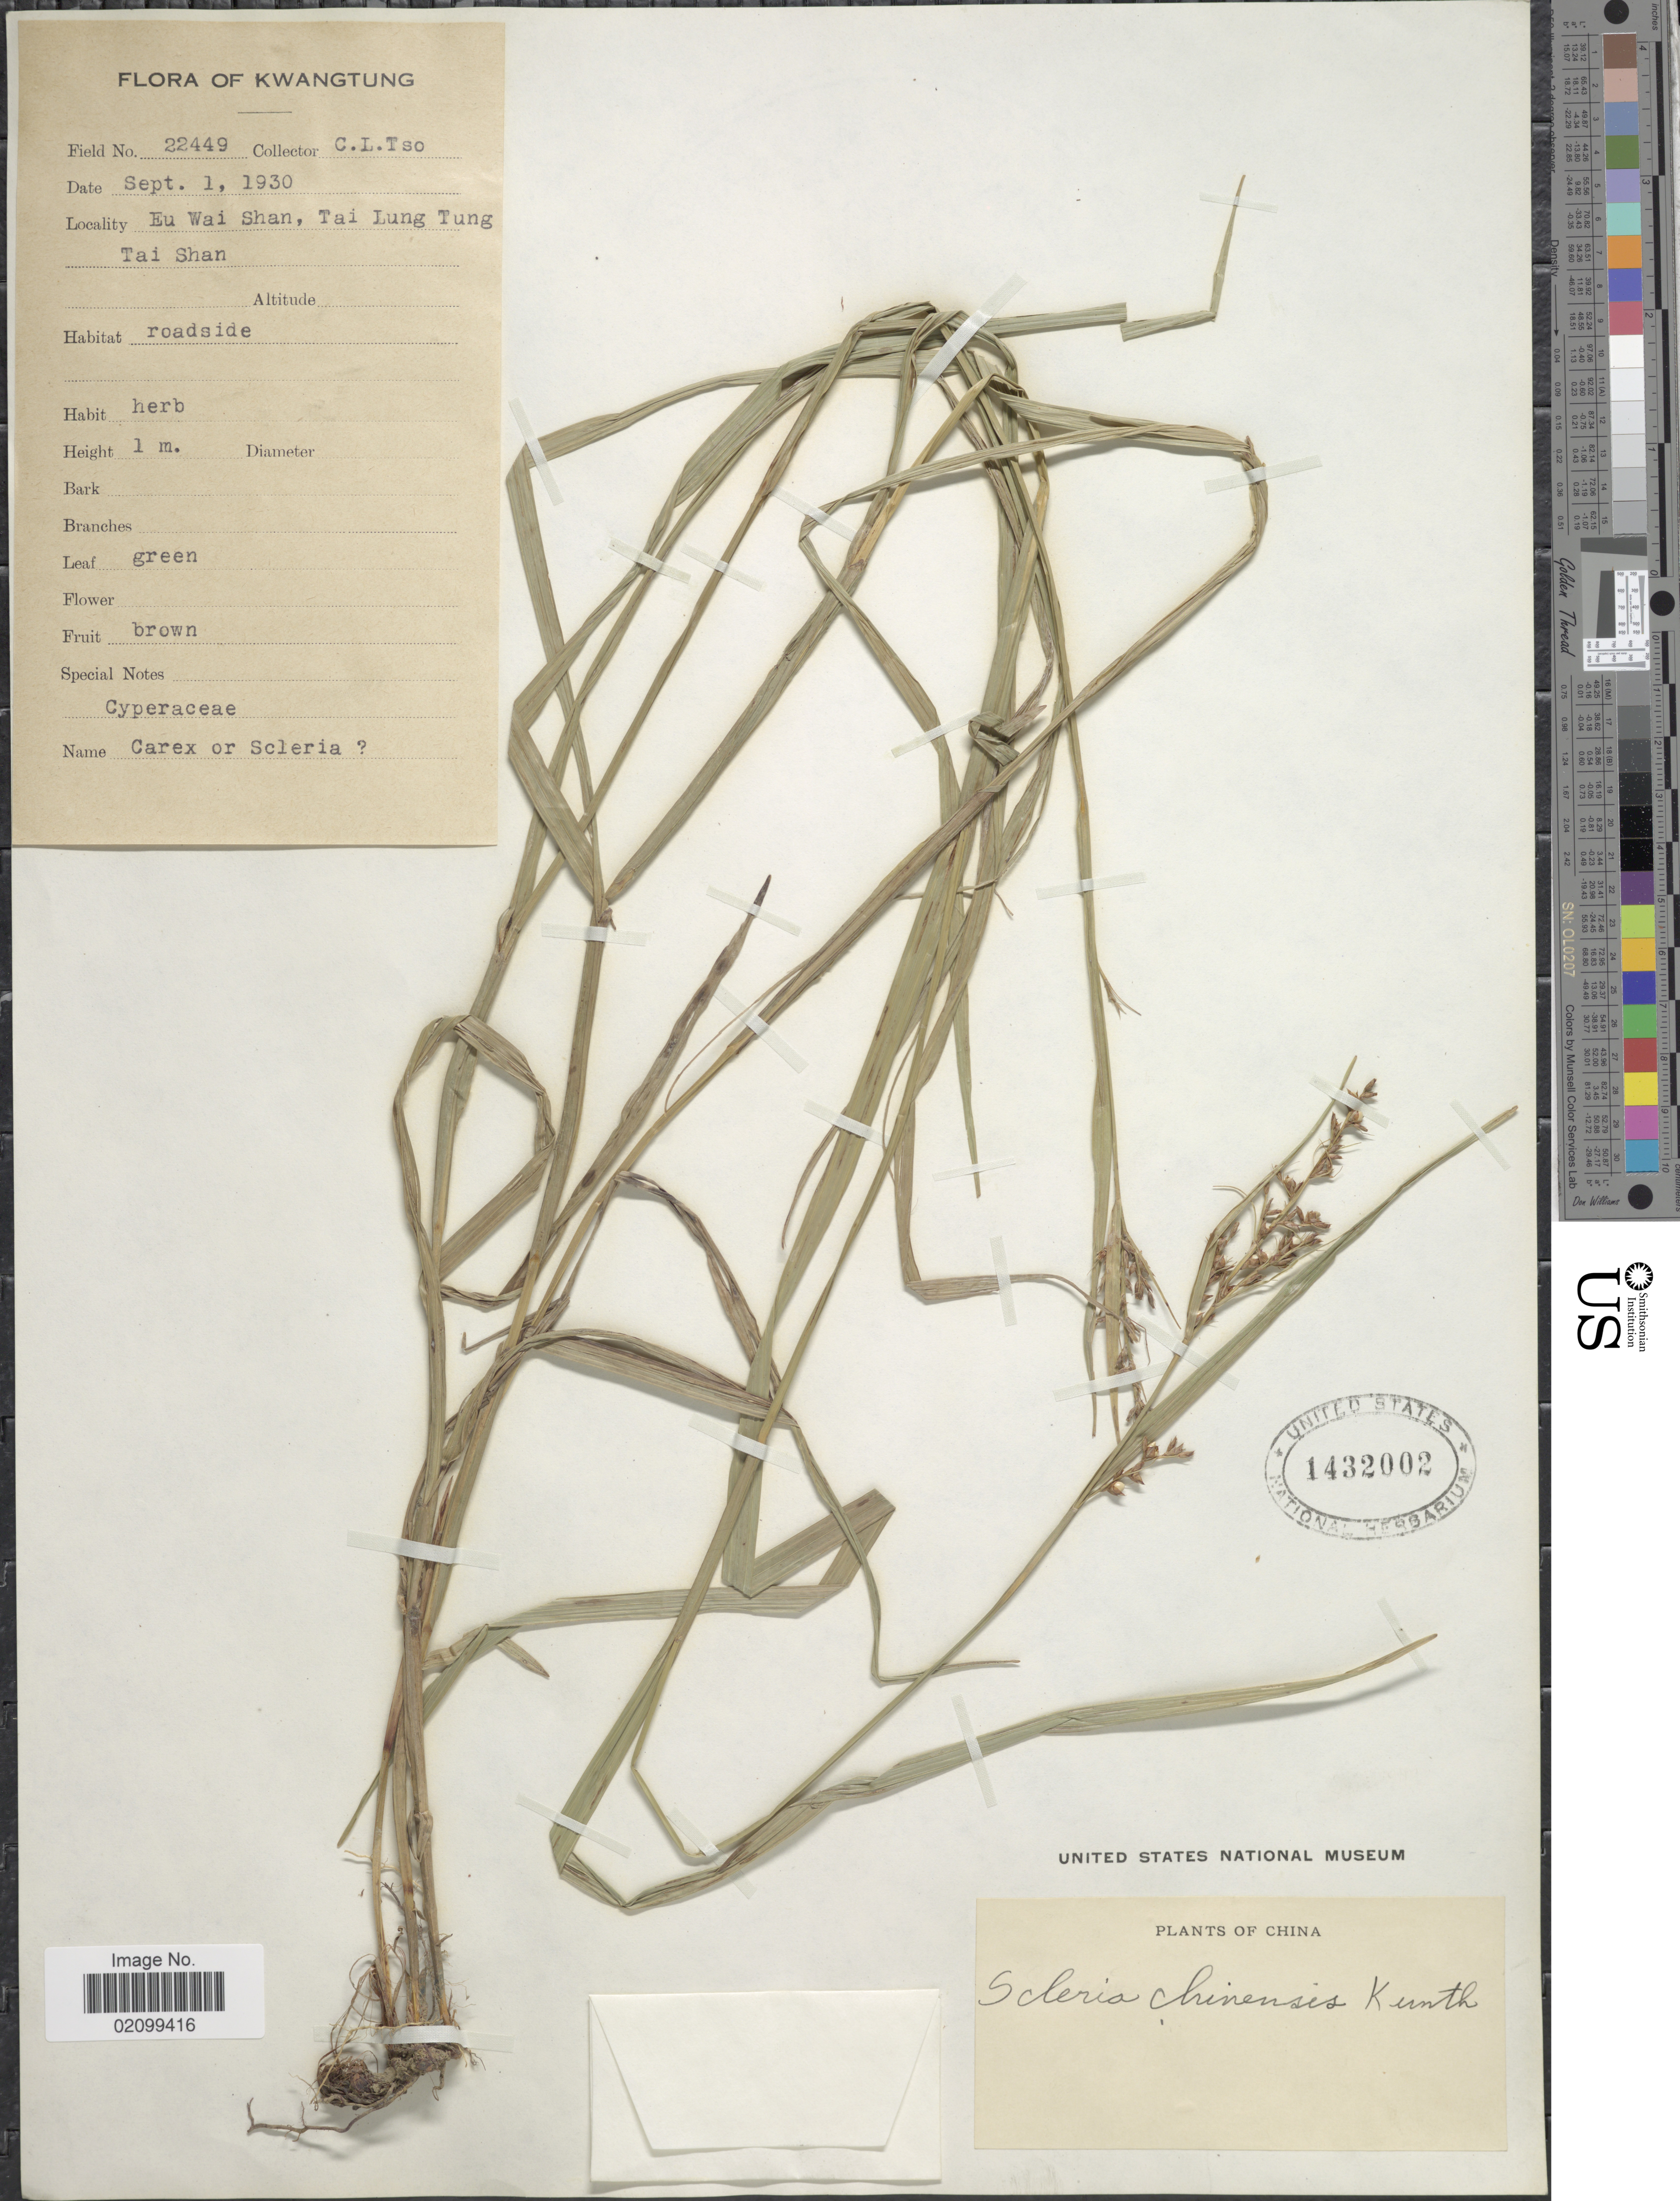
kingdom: Plantae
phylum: Tracheophyta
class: Liliopsida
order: Poales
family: Cyperaceae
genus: Scleria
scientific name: Scleria ciliaris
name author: Nees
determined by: Strong, Mark T., (BOT), Smithsonian Institution - National Museum of Natural History (UNITED STATES)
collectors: C. Tso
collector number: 22449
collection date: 1930-09-01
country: China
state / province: Guangdong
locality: Kwangtung. Eu Wai Shan, Tai LungTung, Tai Shan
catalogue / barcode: US 1432002